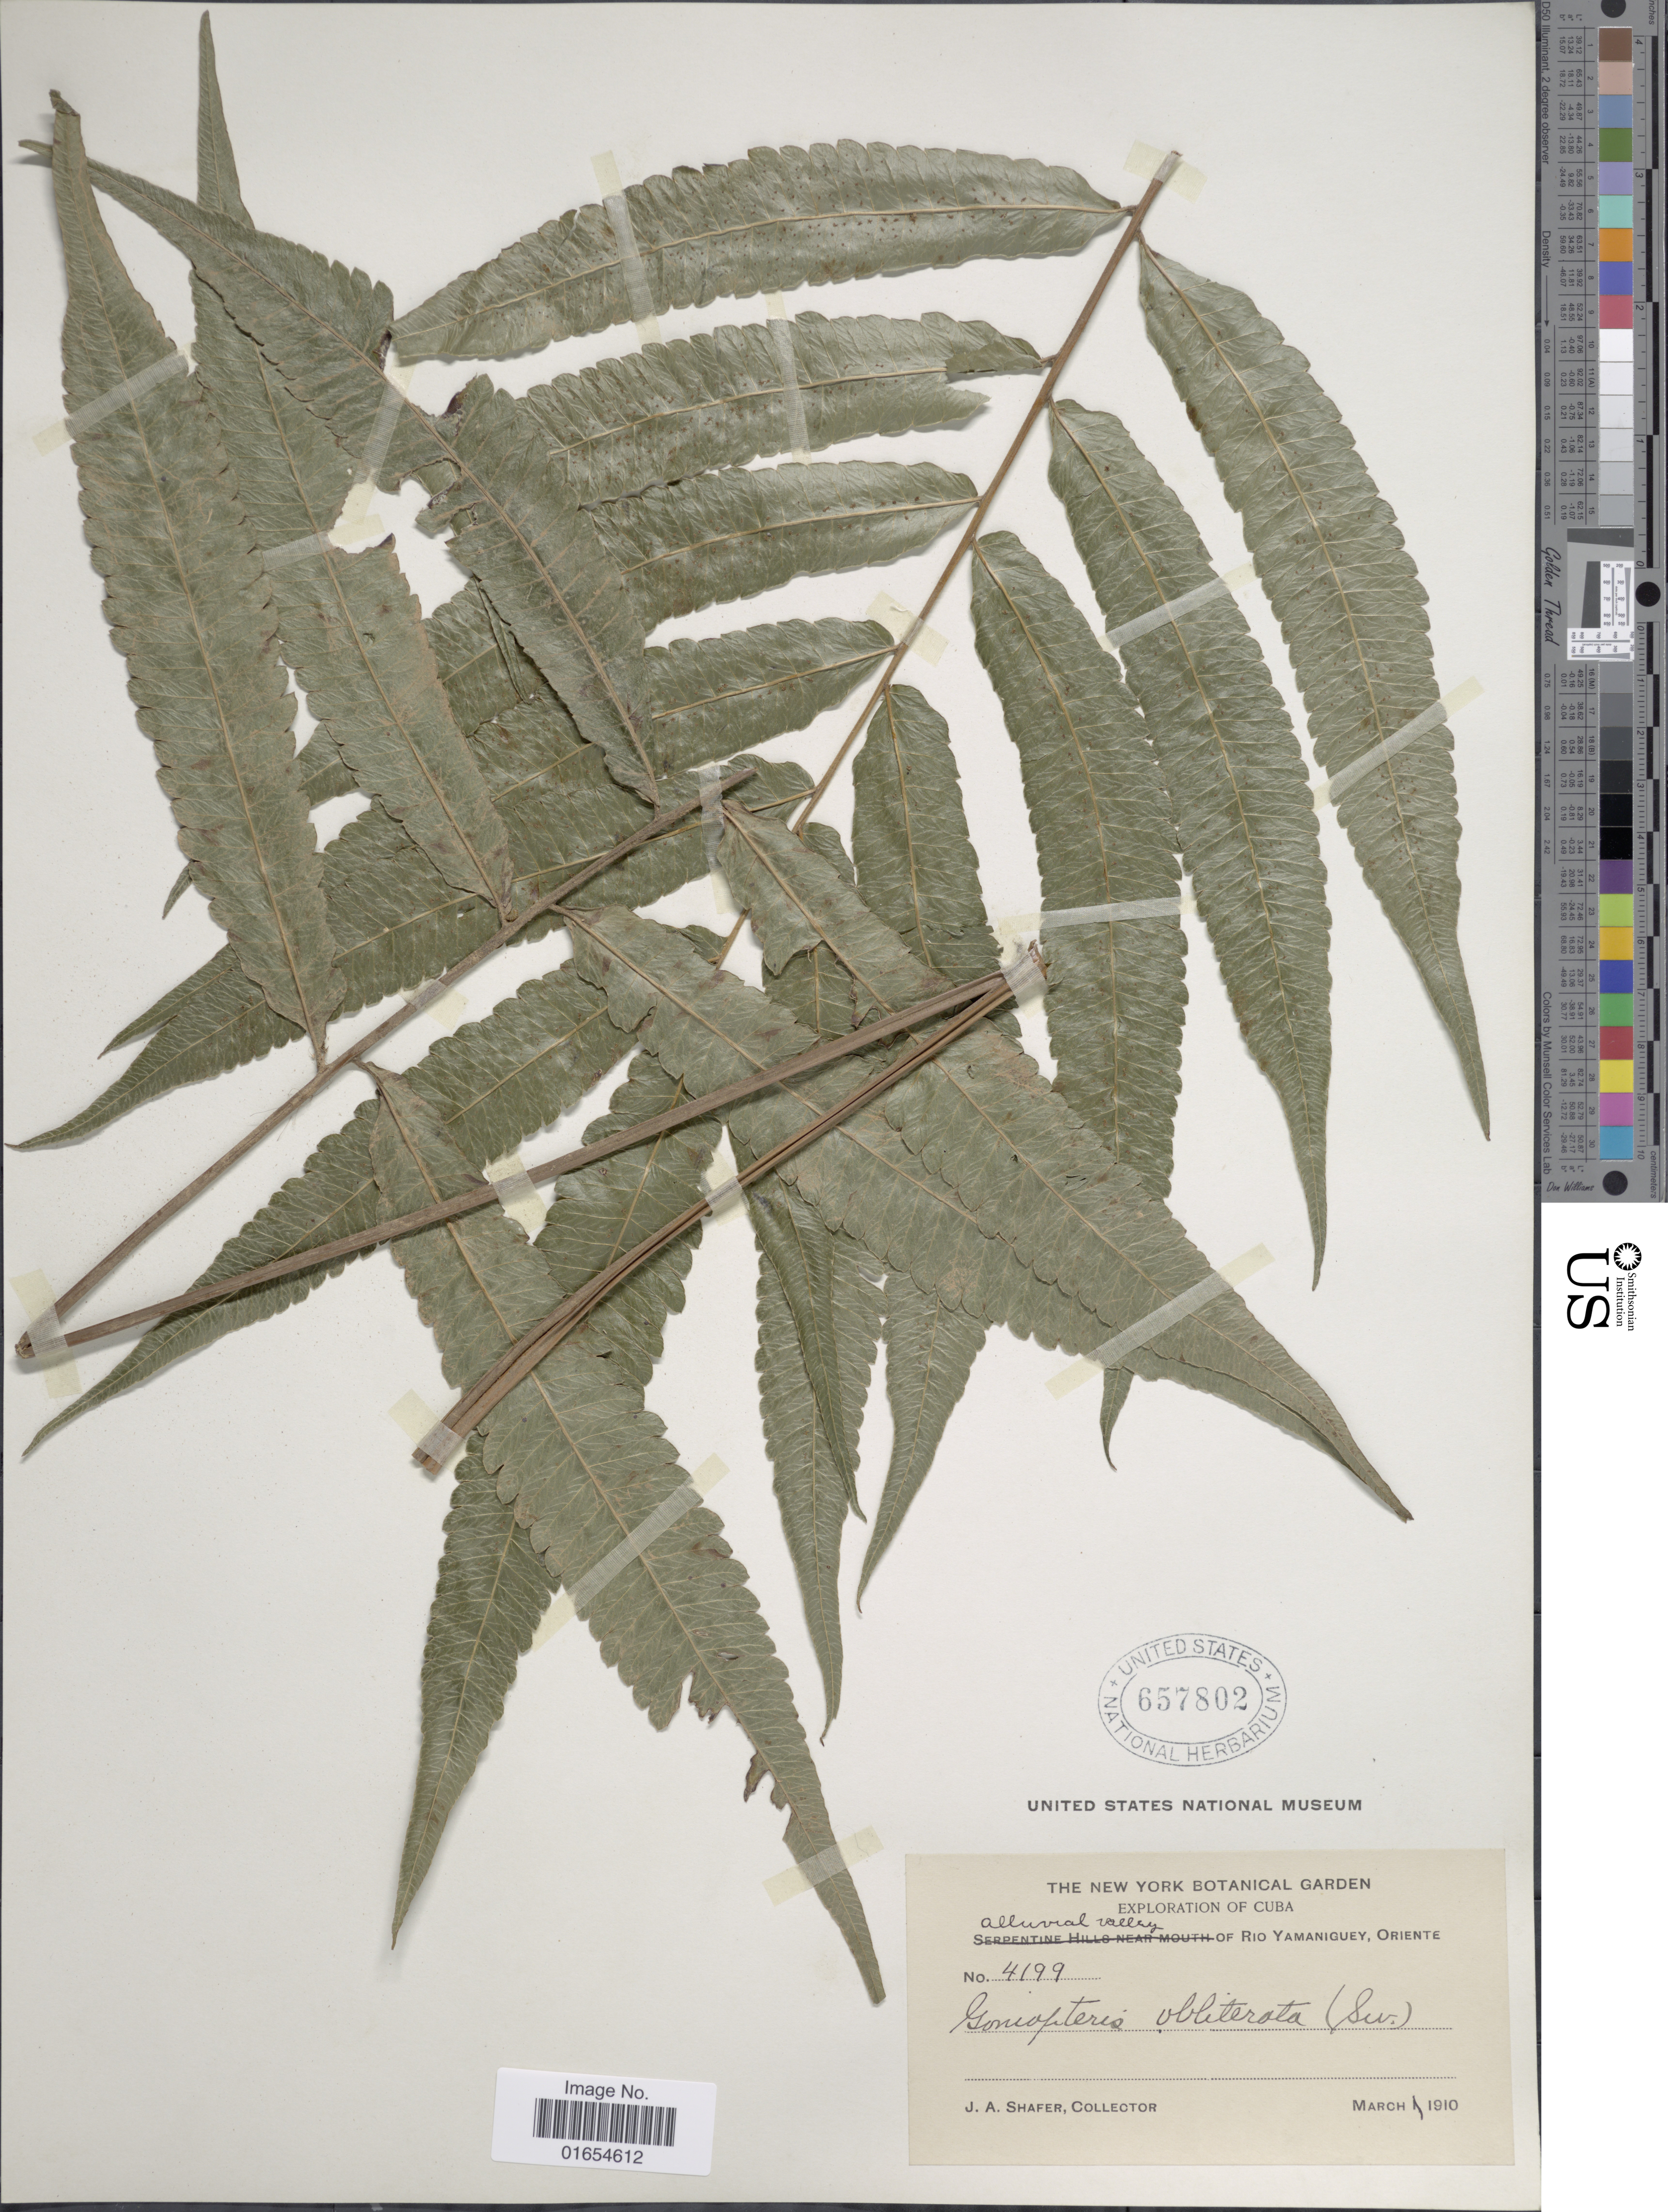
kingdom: Plantae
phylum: Tracheophyta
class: Polypodiopsida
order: Polypodiales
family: Thelypteridaceae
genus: Goniopteris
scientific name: Goniopteris obliterata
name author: (Sw.) C. Presl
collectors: J. A. Shafer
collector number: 4199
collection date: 1910-03-01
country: Cuba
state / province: Oriente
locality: Alluvial of Rio Yamaniguey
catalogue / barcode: US 657802